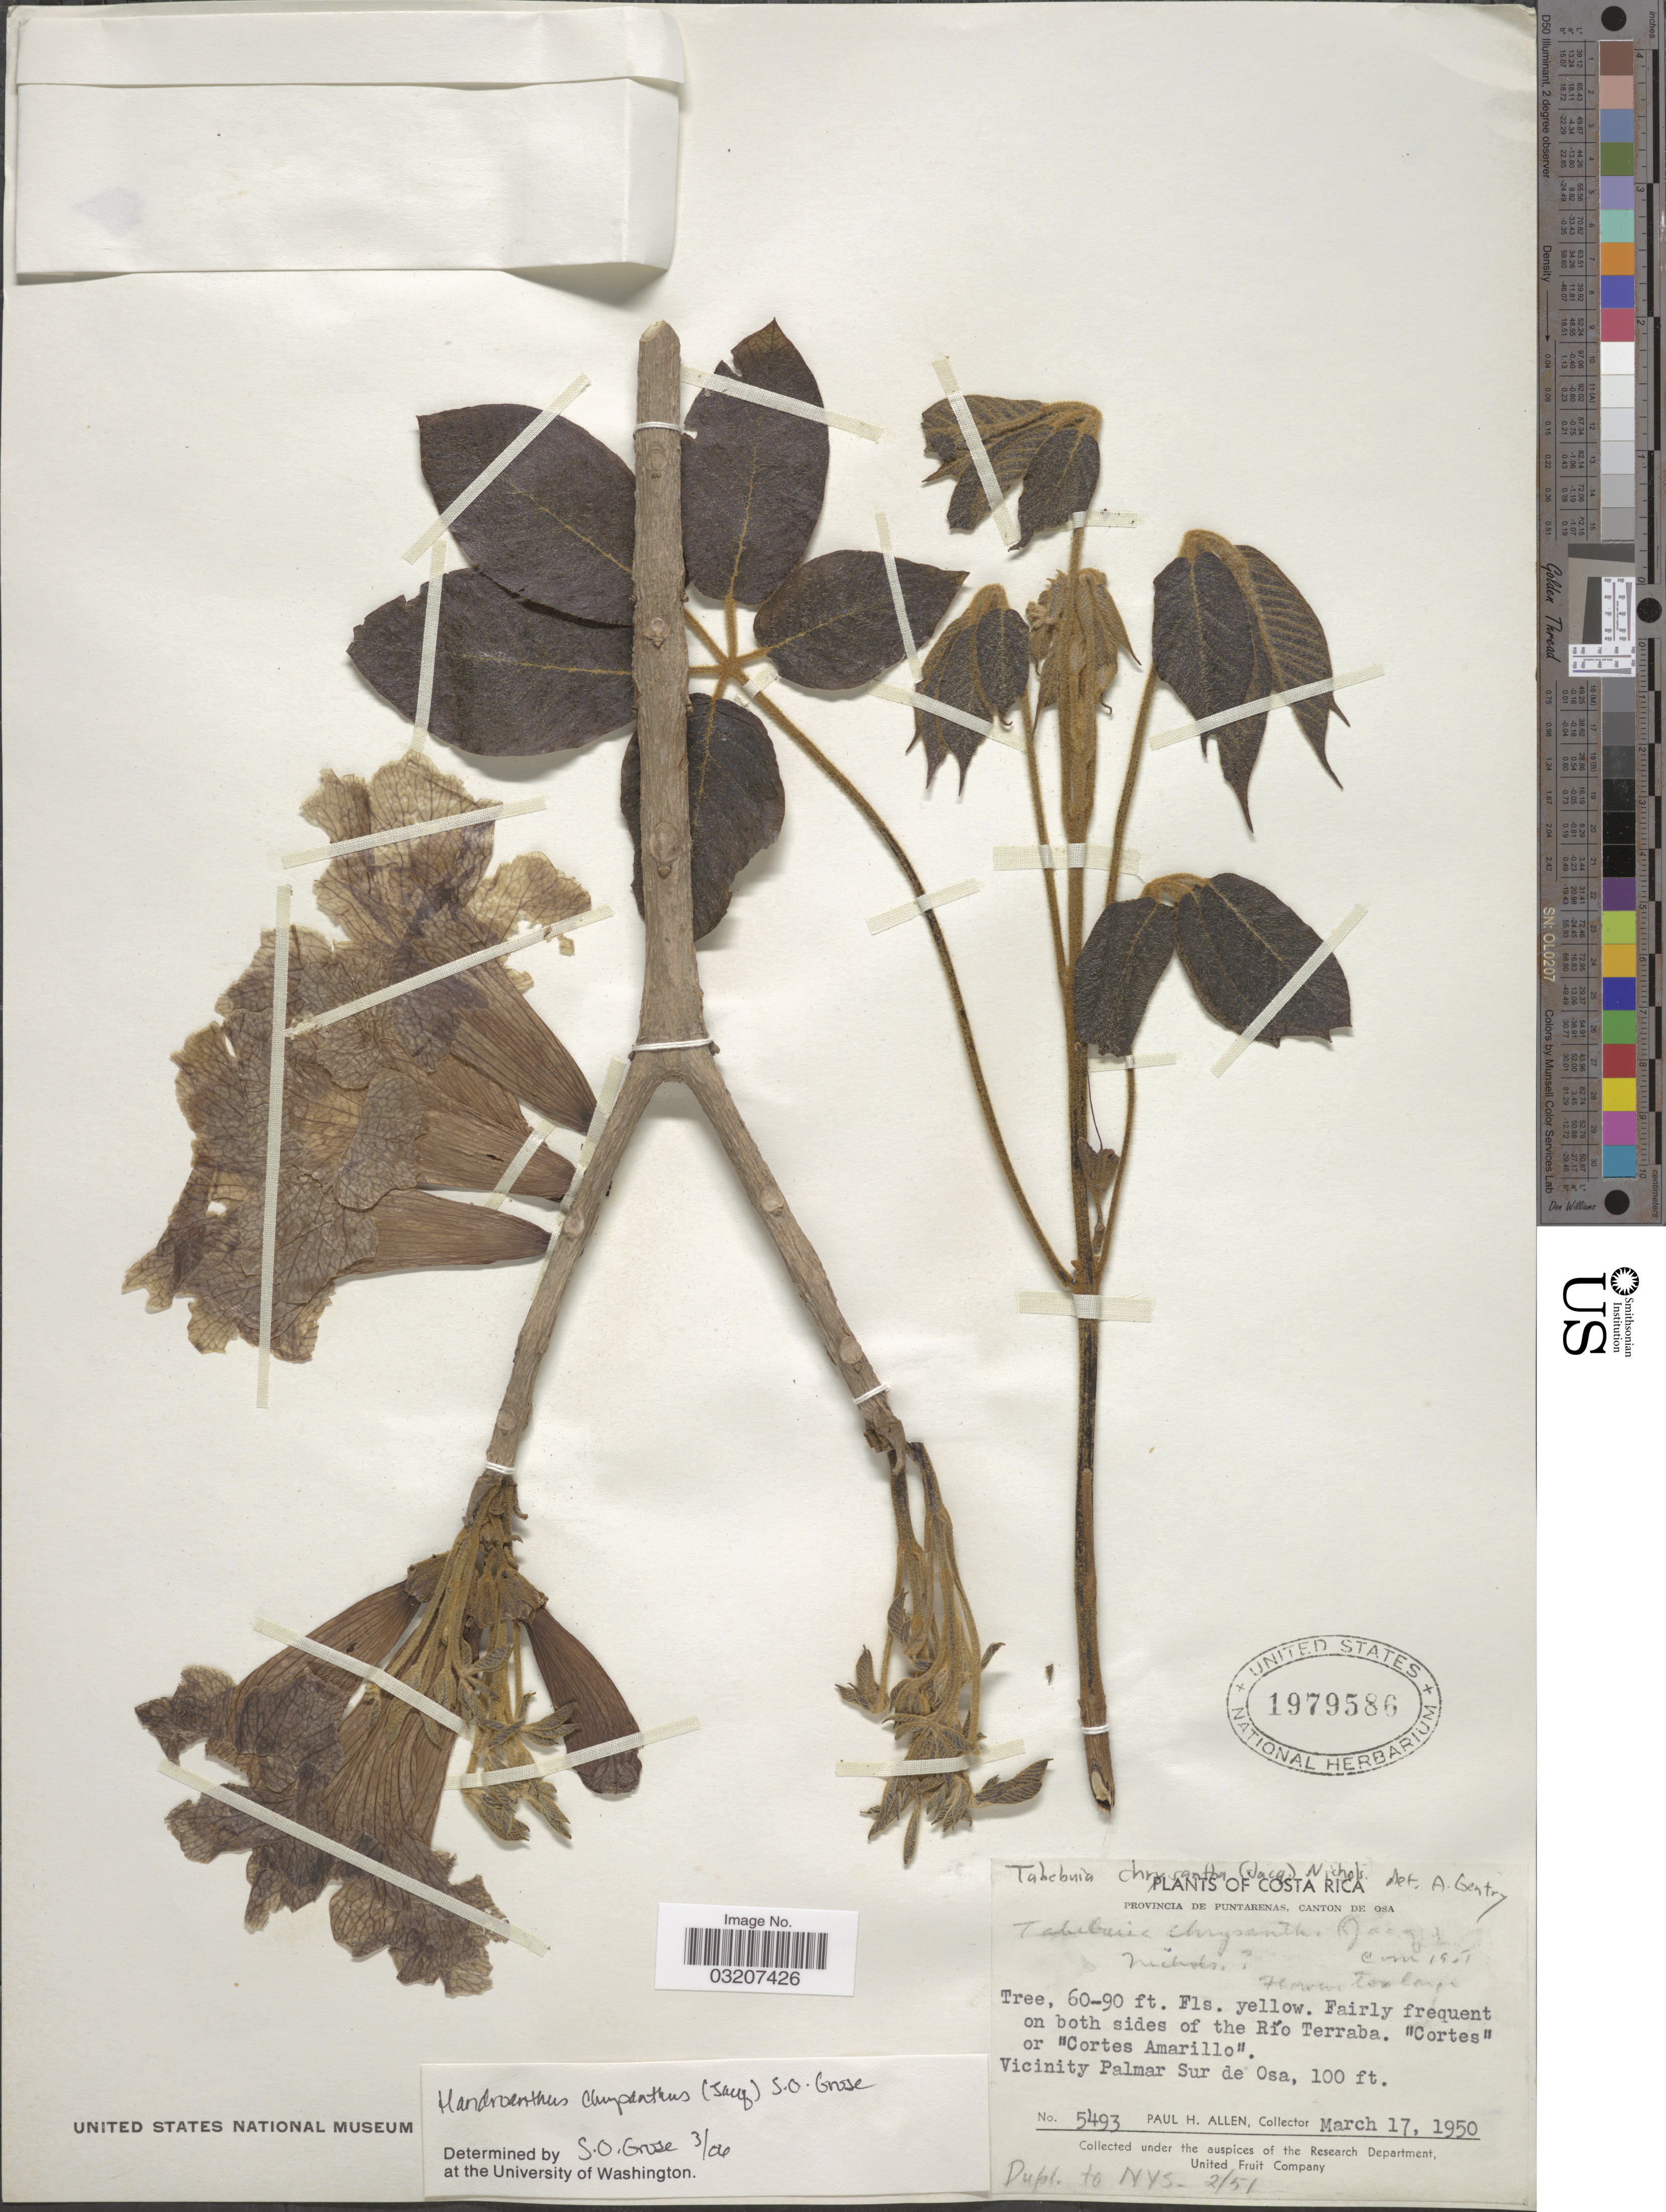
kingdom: Plantae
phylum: Tracheophyta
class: Magnoliopsida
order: Lamiales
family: Bignoniaceae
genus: Handroanthus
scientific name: Handroanthus chrysanthus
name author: (Jacq.) S.O. Grose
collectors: P. H. Allen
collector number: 5493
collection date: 1950-03-17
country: Costa Rica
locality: Fairly frequent on both sides of the Río Terraba. Vicinity Palmar Sur de Osa.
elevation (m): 30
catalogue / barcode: US 1979586